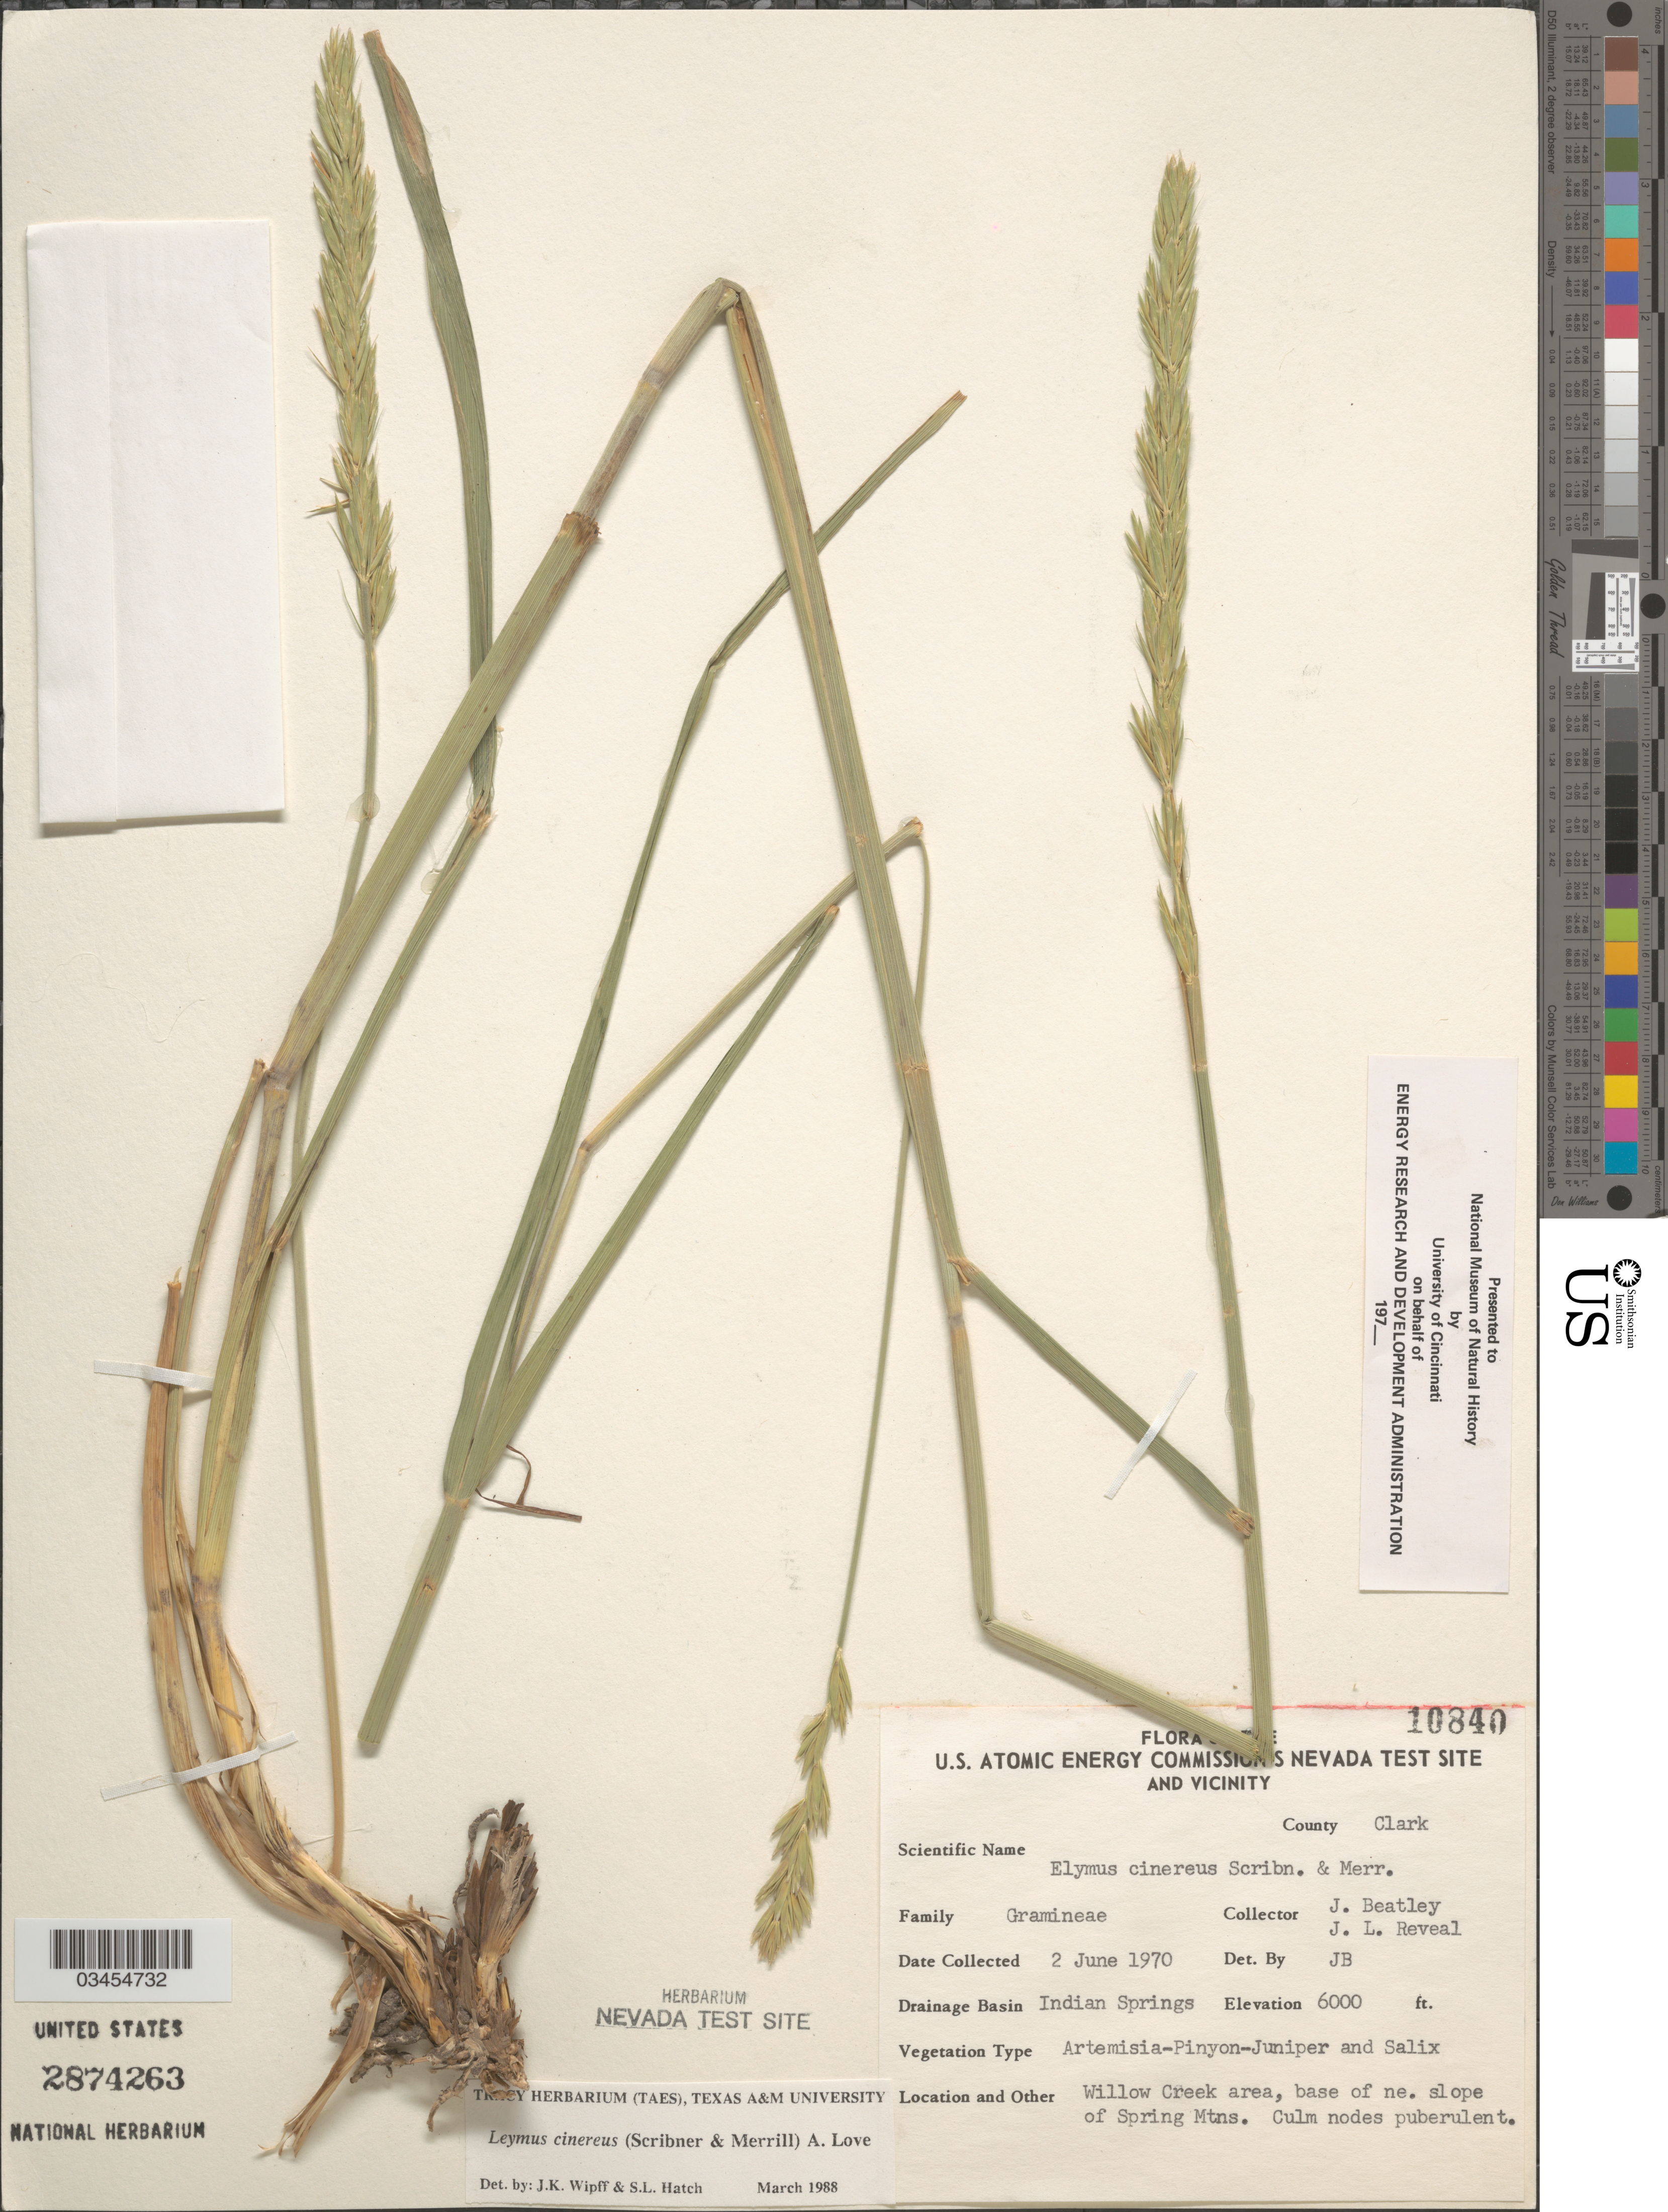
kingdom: Plantae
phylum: Tracheophyta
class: Liliopsida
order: Poales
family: Poaceae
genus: Leymus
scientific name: Leymus cinereus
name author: (Scribn. & Merr.) Á. Löve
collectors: J. C. Beatley & J. L. Reveal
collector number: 10840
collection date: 1970-06-02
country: United States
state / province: Nevada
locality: U.S. Atomic Energy Commission's Nevada Test Site And Vicinity. County Clark. Drainage Basin Indian Springs. Willow Creek area, base of ne. slope of Spring Mtns.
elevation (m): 1829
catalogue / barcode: US 2874263